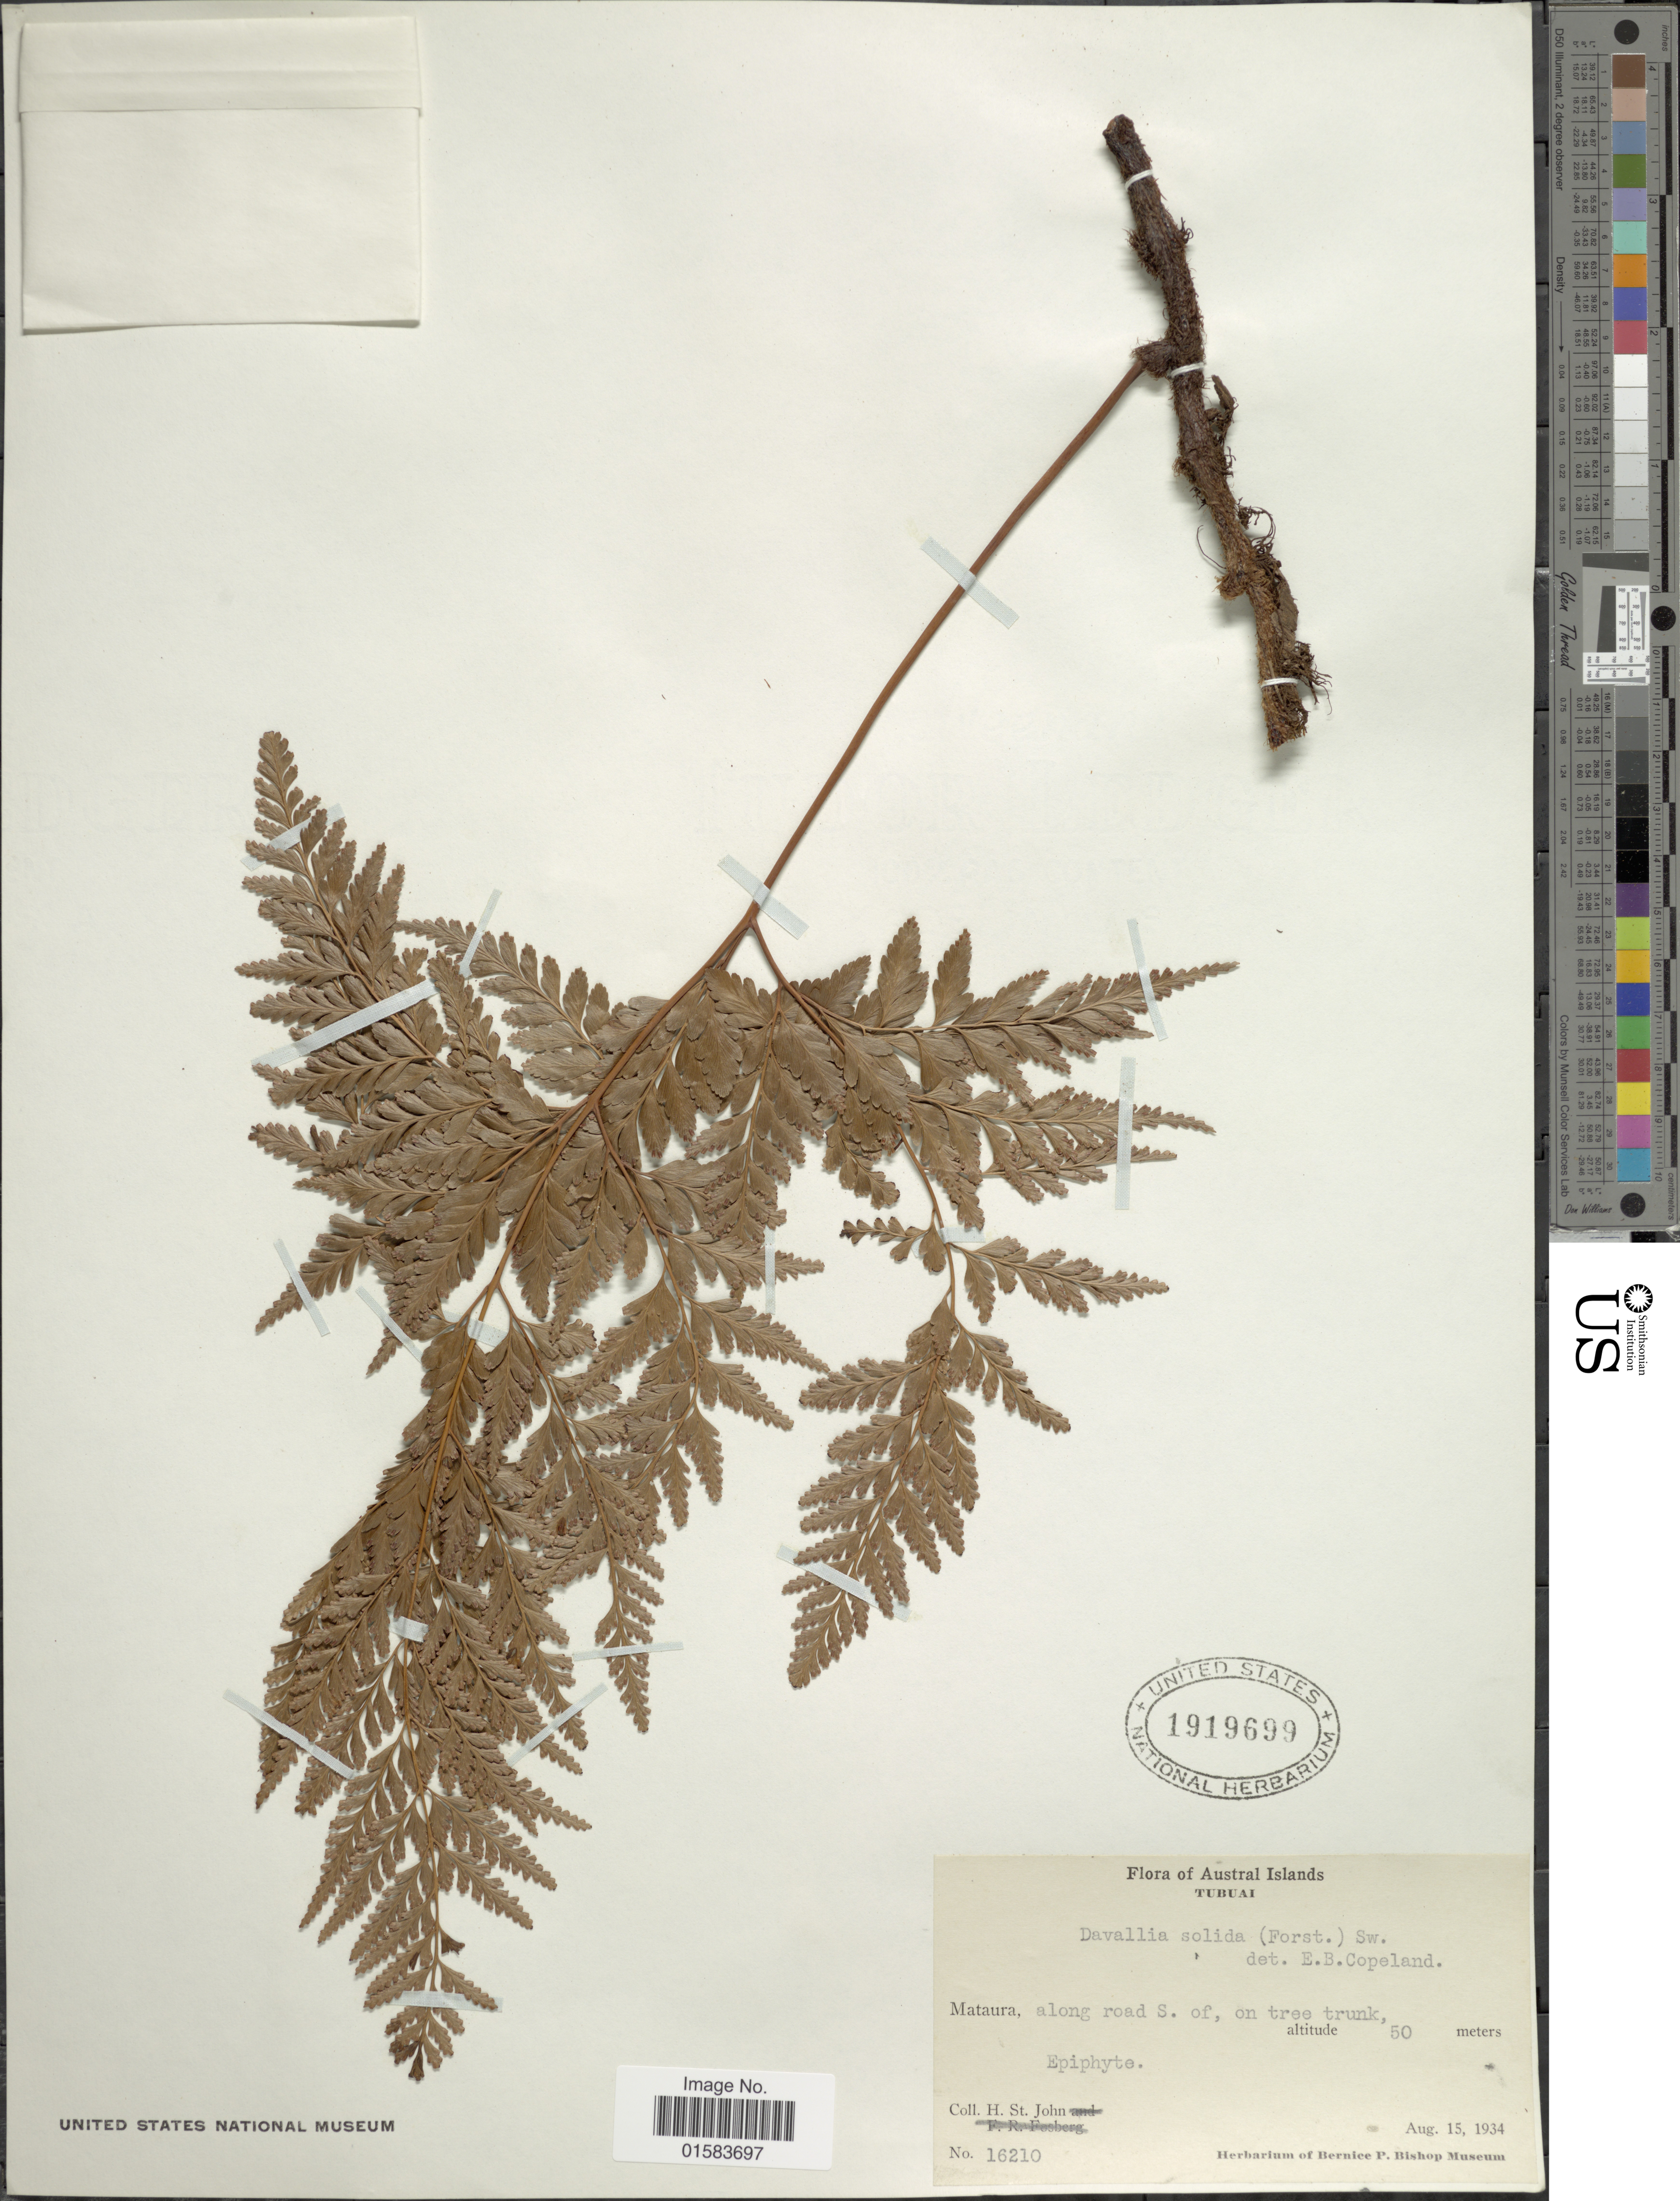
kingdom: Plantae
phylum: Tracheophyta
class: Polypodiopsida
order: Polypodiales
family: Davalliaceae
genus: Davallia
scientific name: Davallia solida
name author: (G. Forst.) Sw.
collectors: H. St. John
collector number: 16210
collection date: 1934-08-15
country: French Polynesia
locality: Austral Islands, Tubuai, Mataura, along road S. of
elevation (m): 50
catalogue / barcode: US 1919699